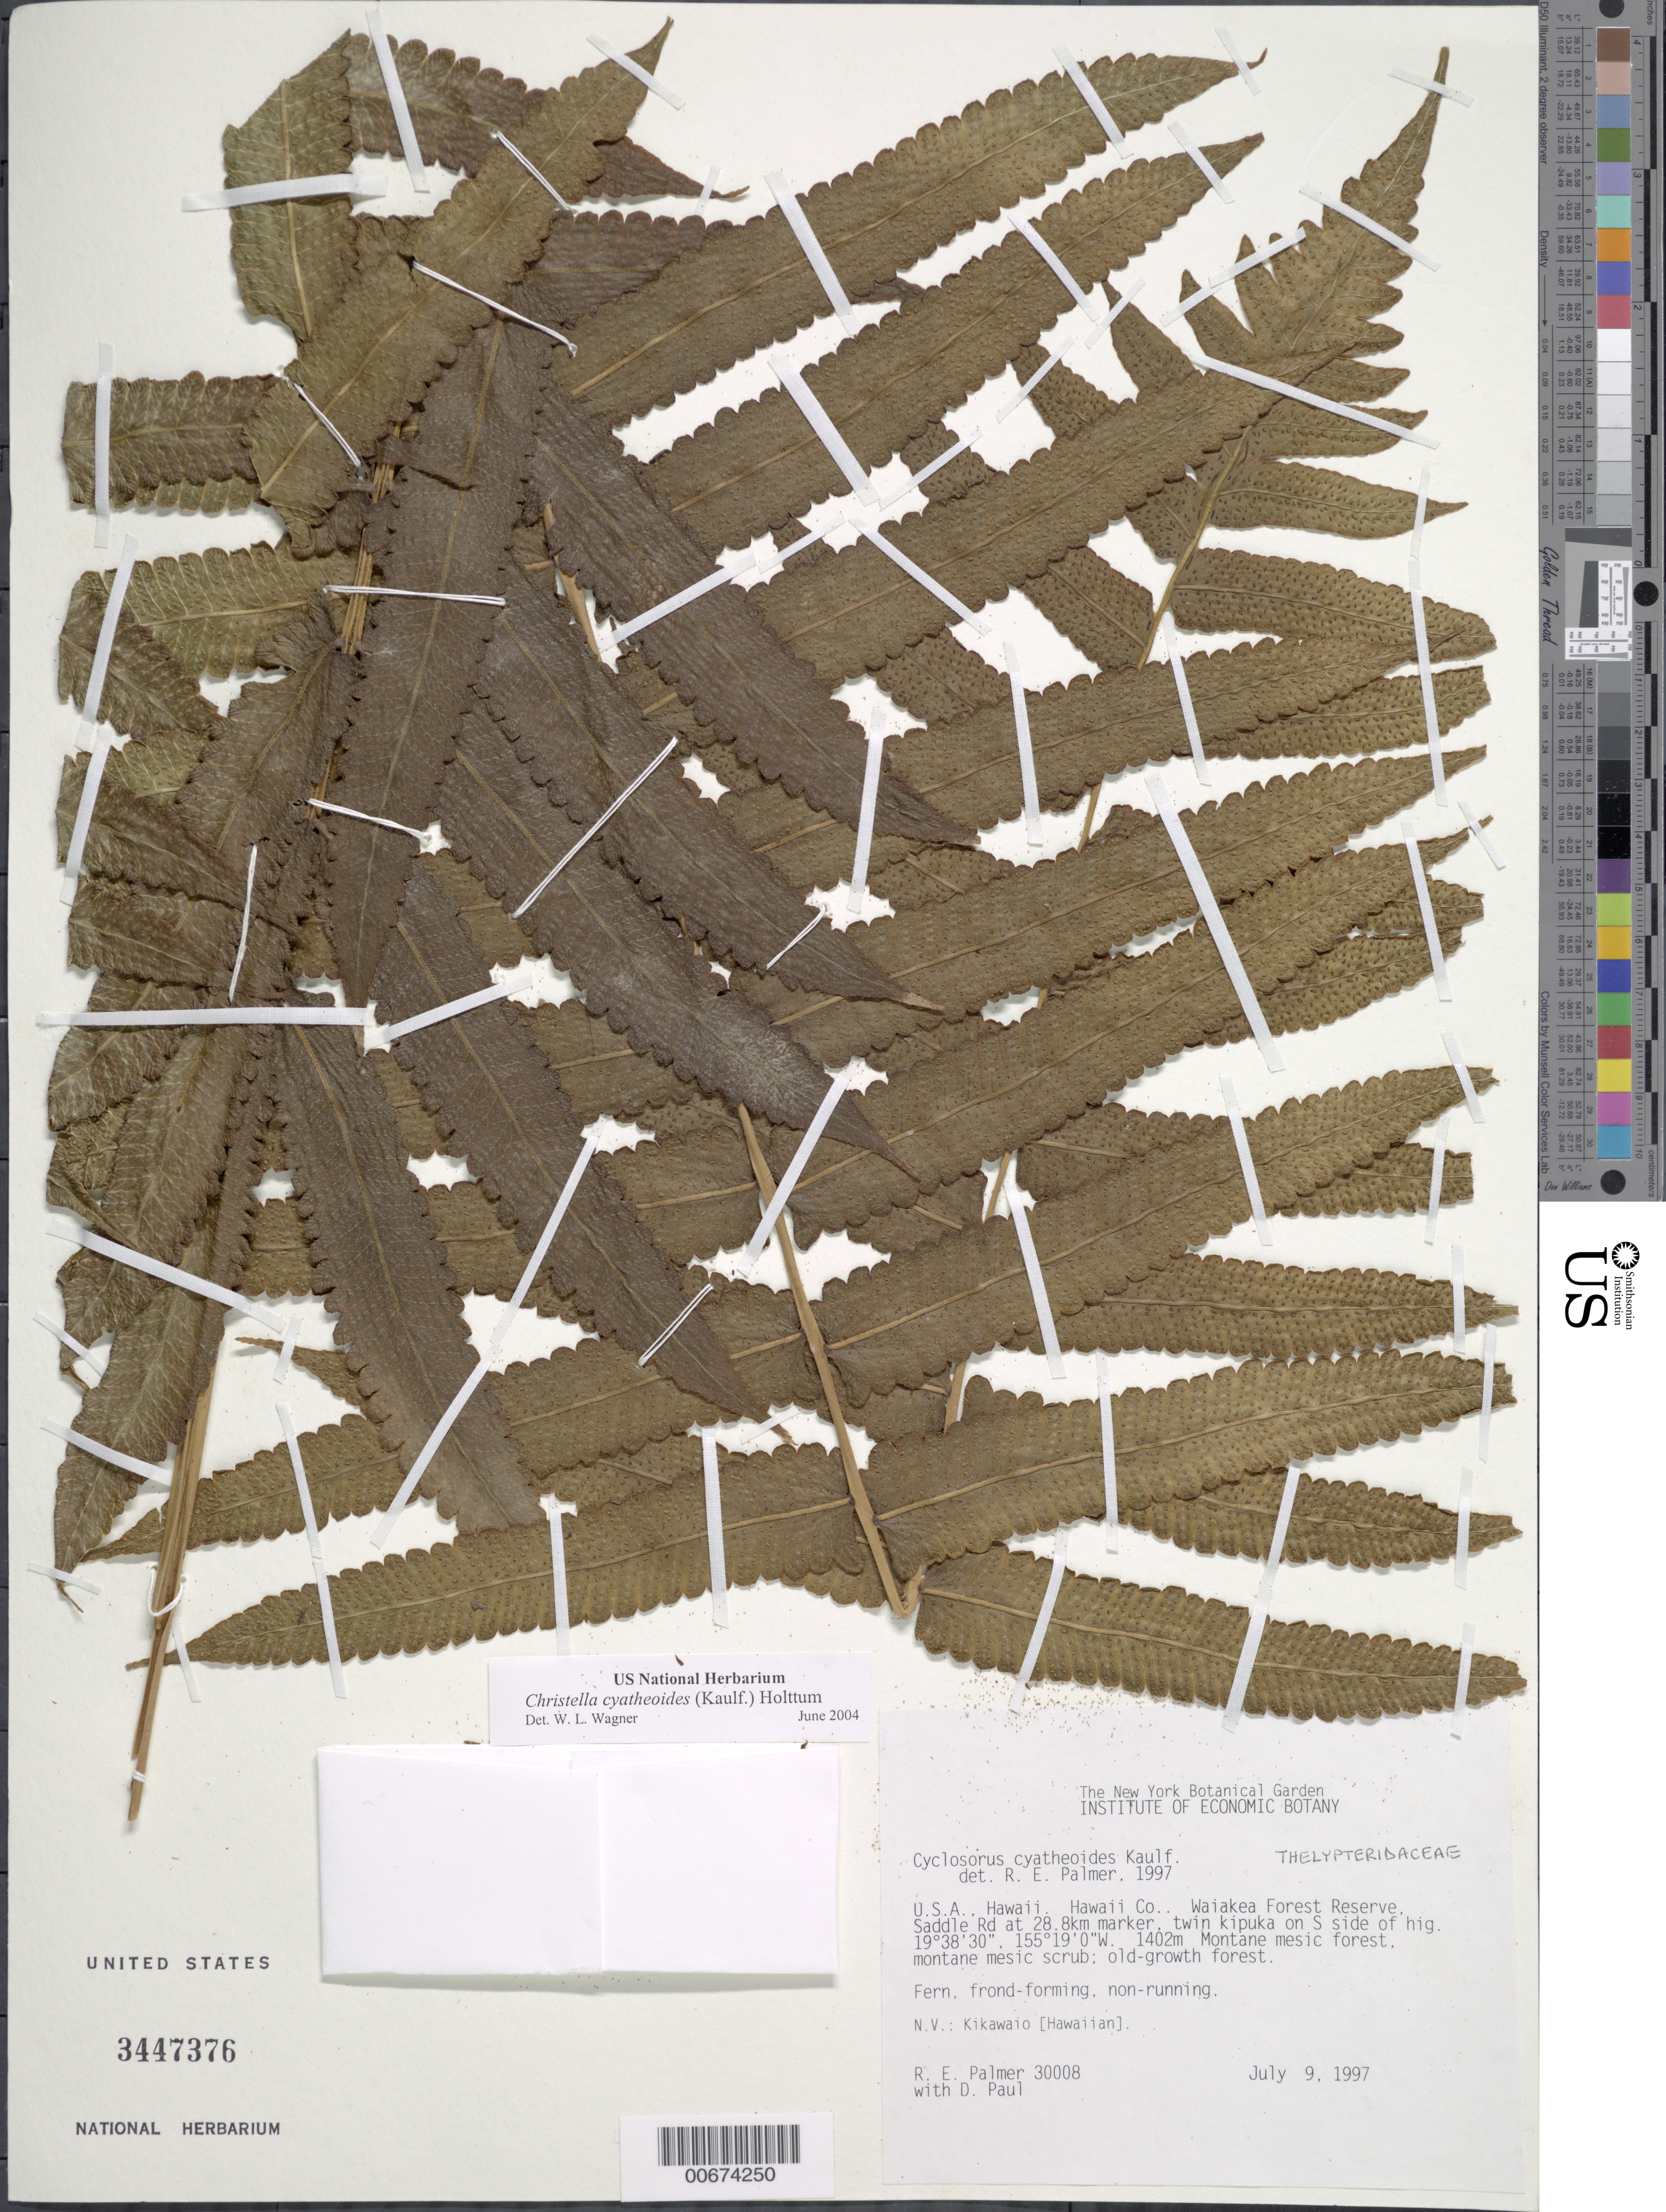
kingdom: Plantae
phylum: Tracheophyta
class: Polypodiopsida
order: Polypodiales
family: Thelypteridaceae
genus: Christella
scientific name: Christella cyatheoides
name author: (Kaulf.) Holttum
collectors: R. Palmer & D. Paul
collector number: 30008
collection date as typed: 9 Jul 1997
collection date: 1997-07-09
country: United States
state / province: Hawaii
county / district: Hawaii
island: Hawaii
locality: Waiakea Forest Reserve, Saddle Rd at 28.8 km marker, twin kipuka on S side of hig.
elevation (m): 1402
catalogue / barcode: US 3447376